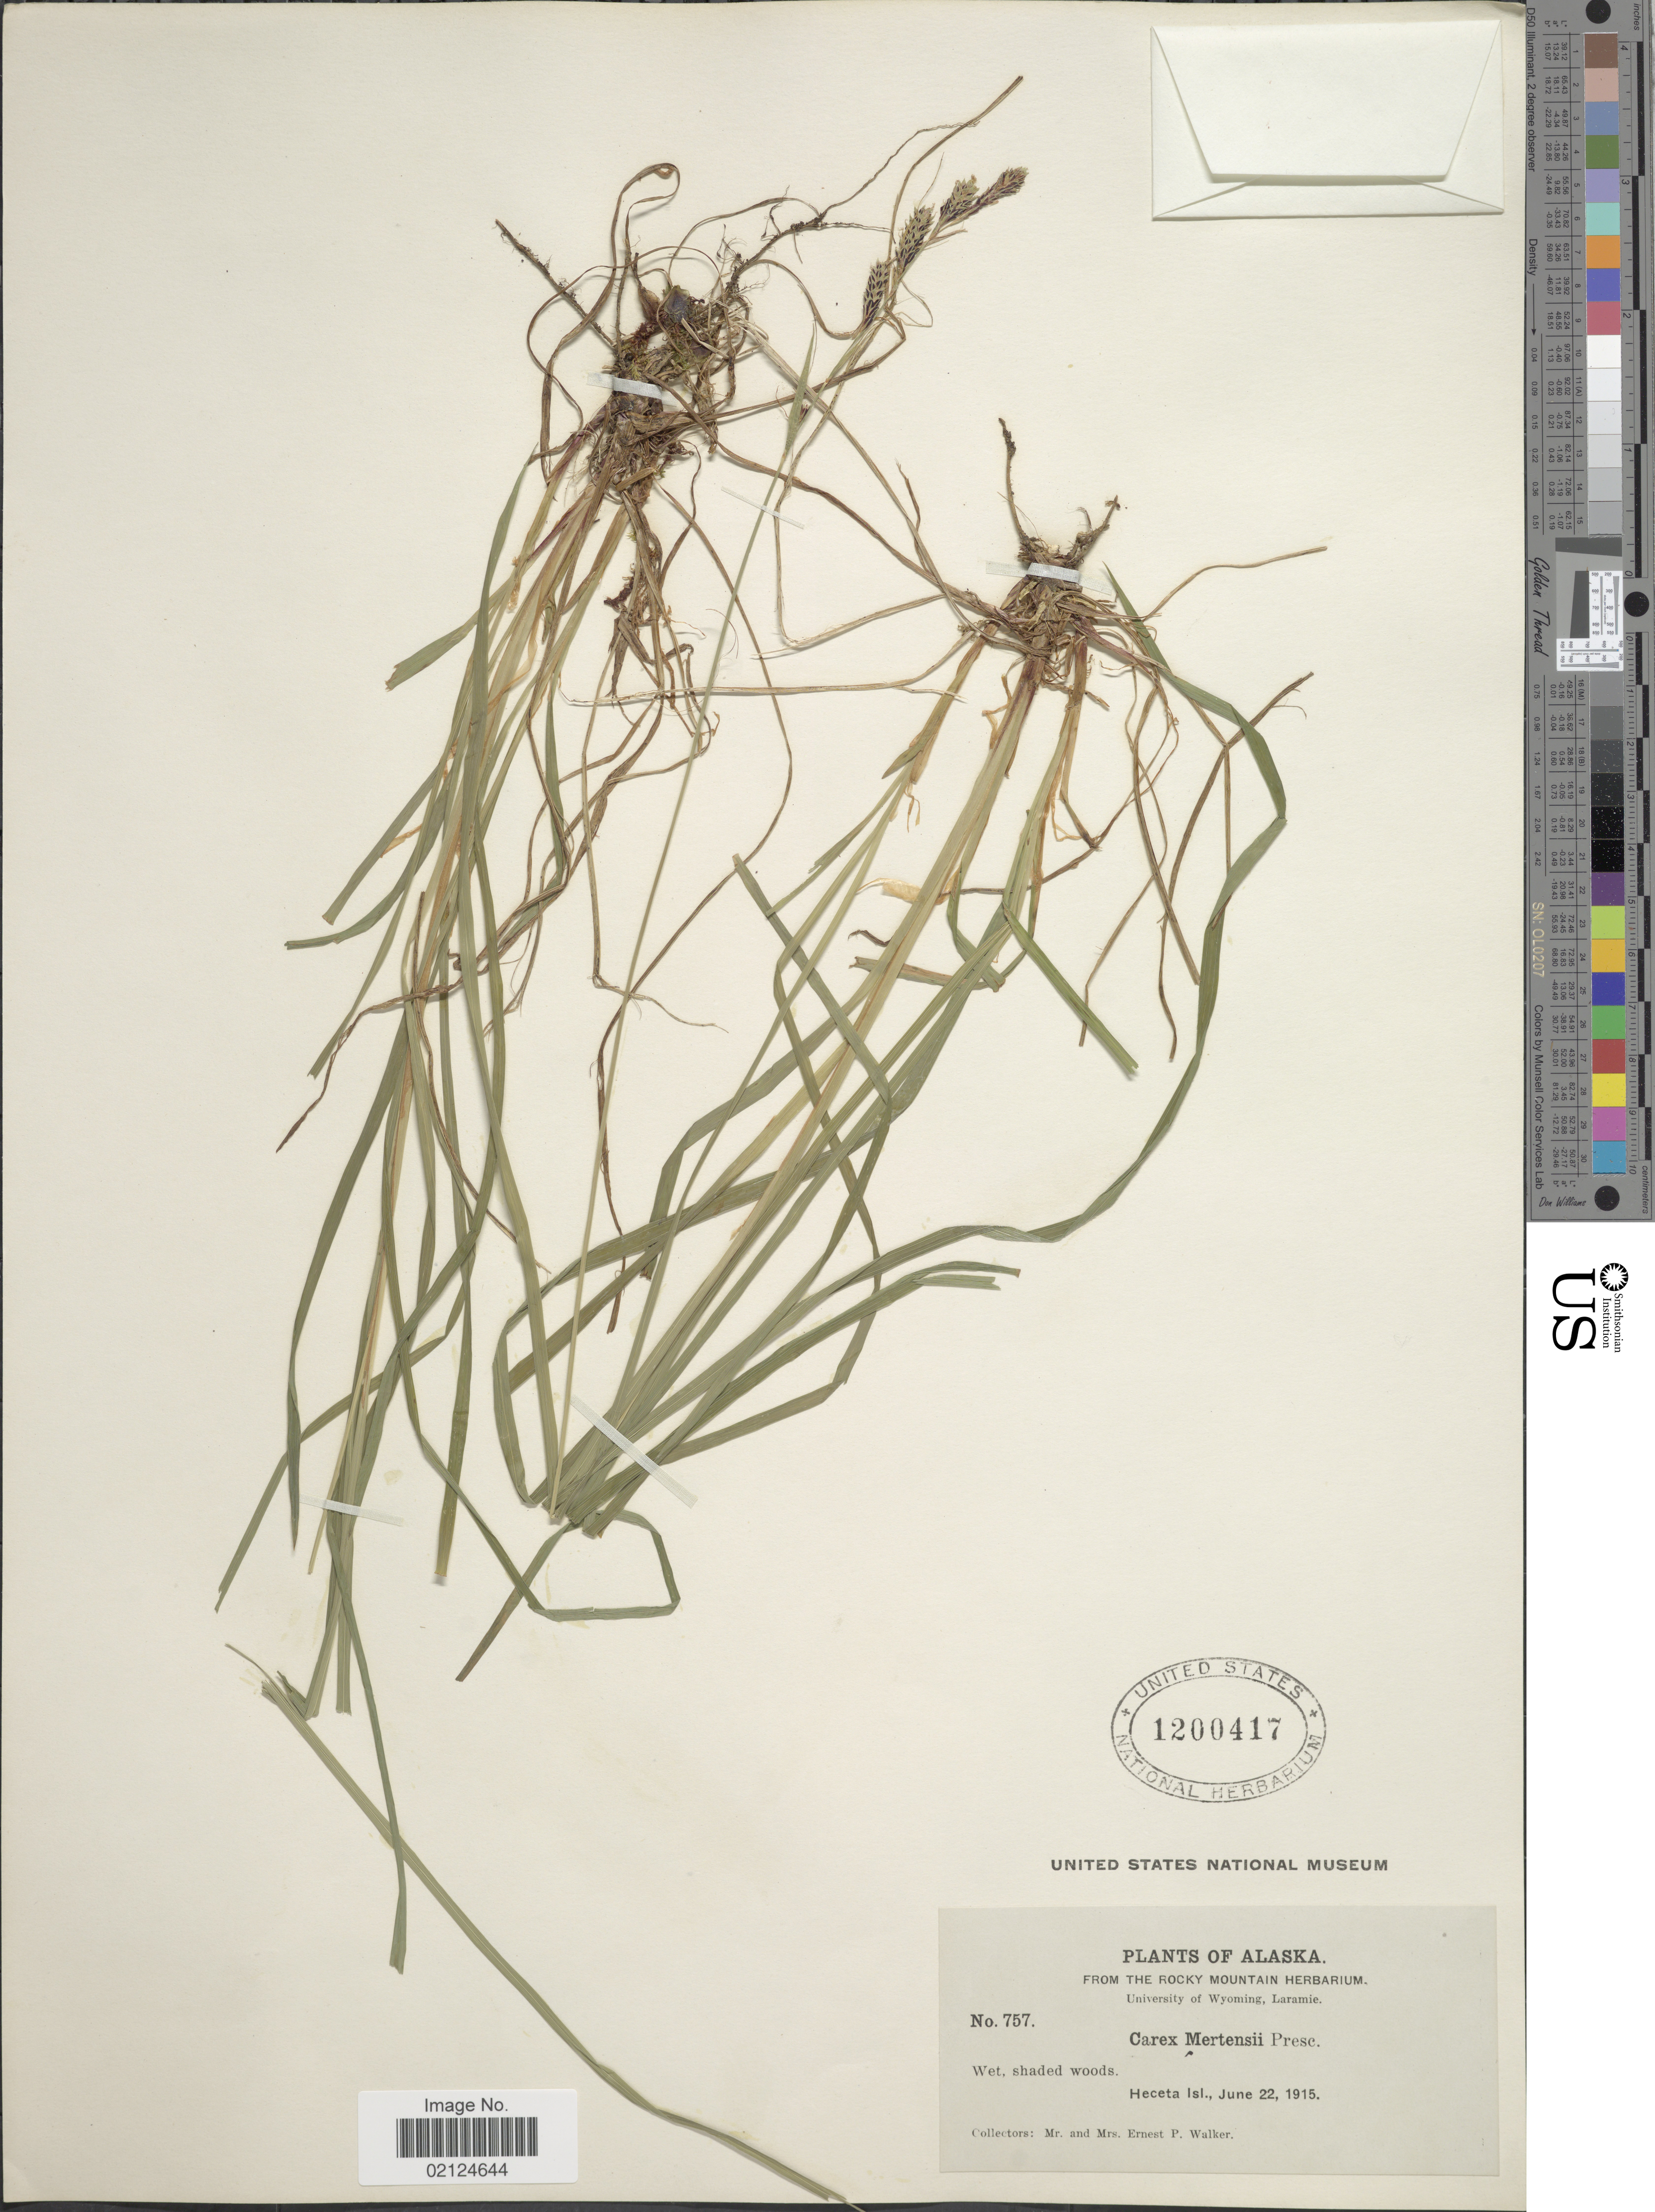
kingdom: Plantae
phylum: Tracheophyta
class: Liliopsida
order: Poales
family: Cyperaceae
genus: Carex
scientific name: Carex mertensii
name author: J.D. Prescott ex Bong.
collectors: E. P. Walker & E. Walker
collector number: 757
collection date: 1915-06-22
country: United States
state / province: Alaska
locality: Heceta Isl.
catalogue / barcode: US 1200417